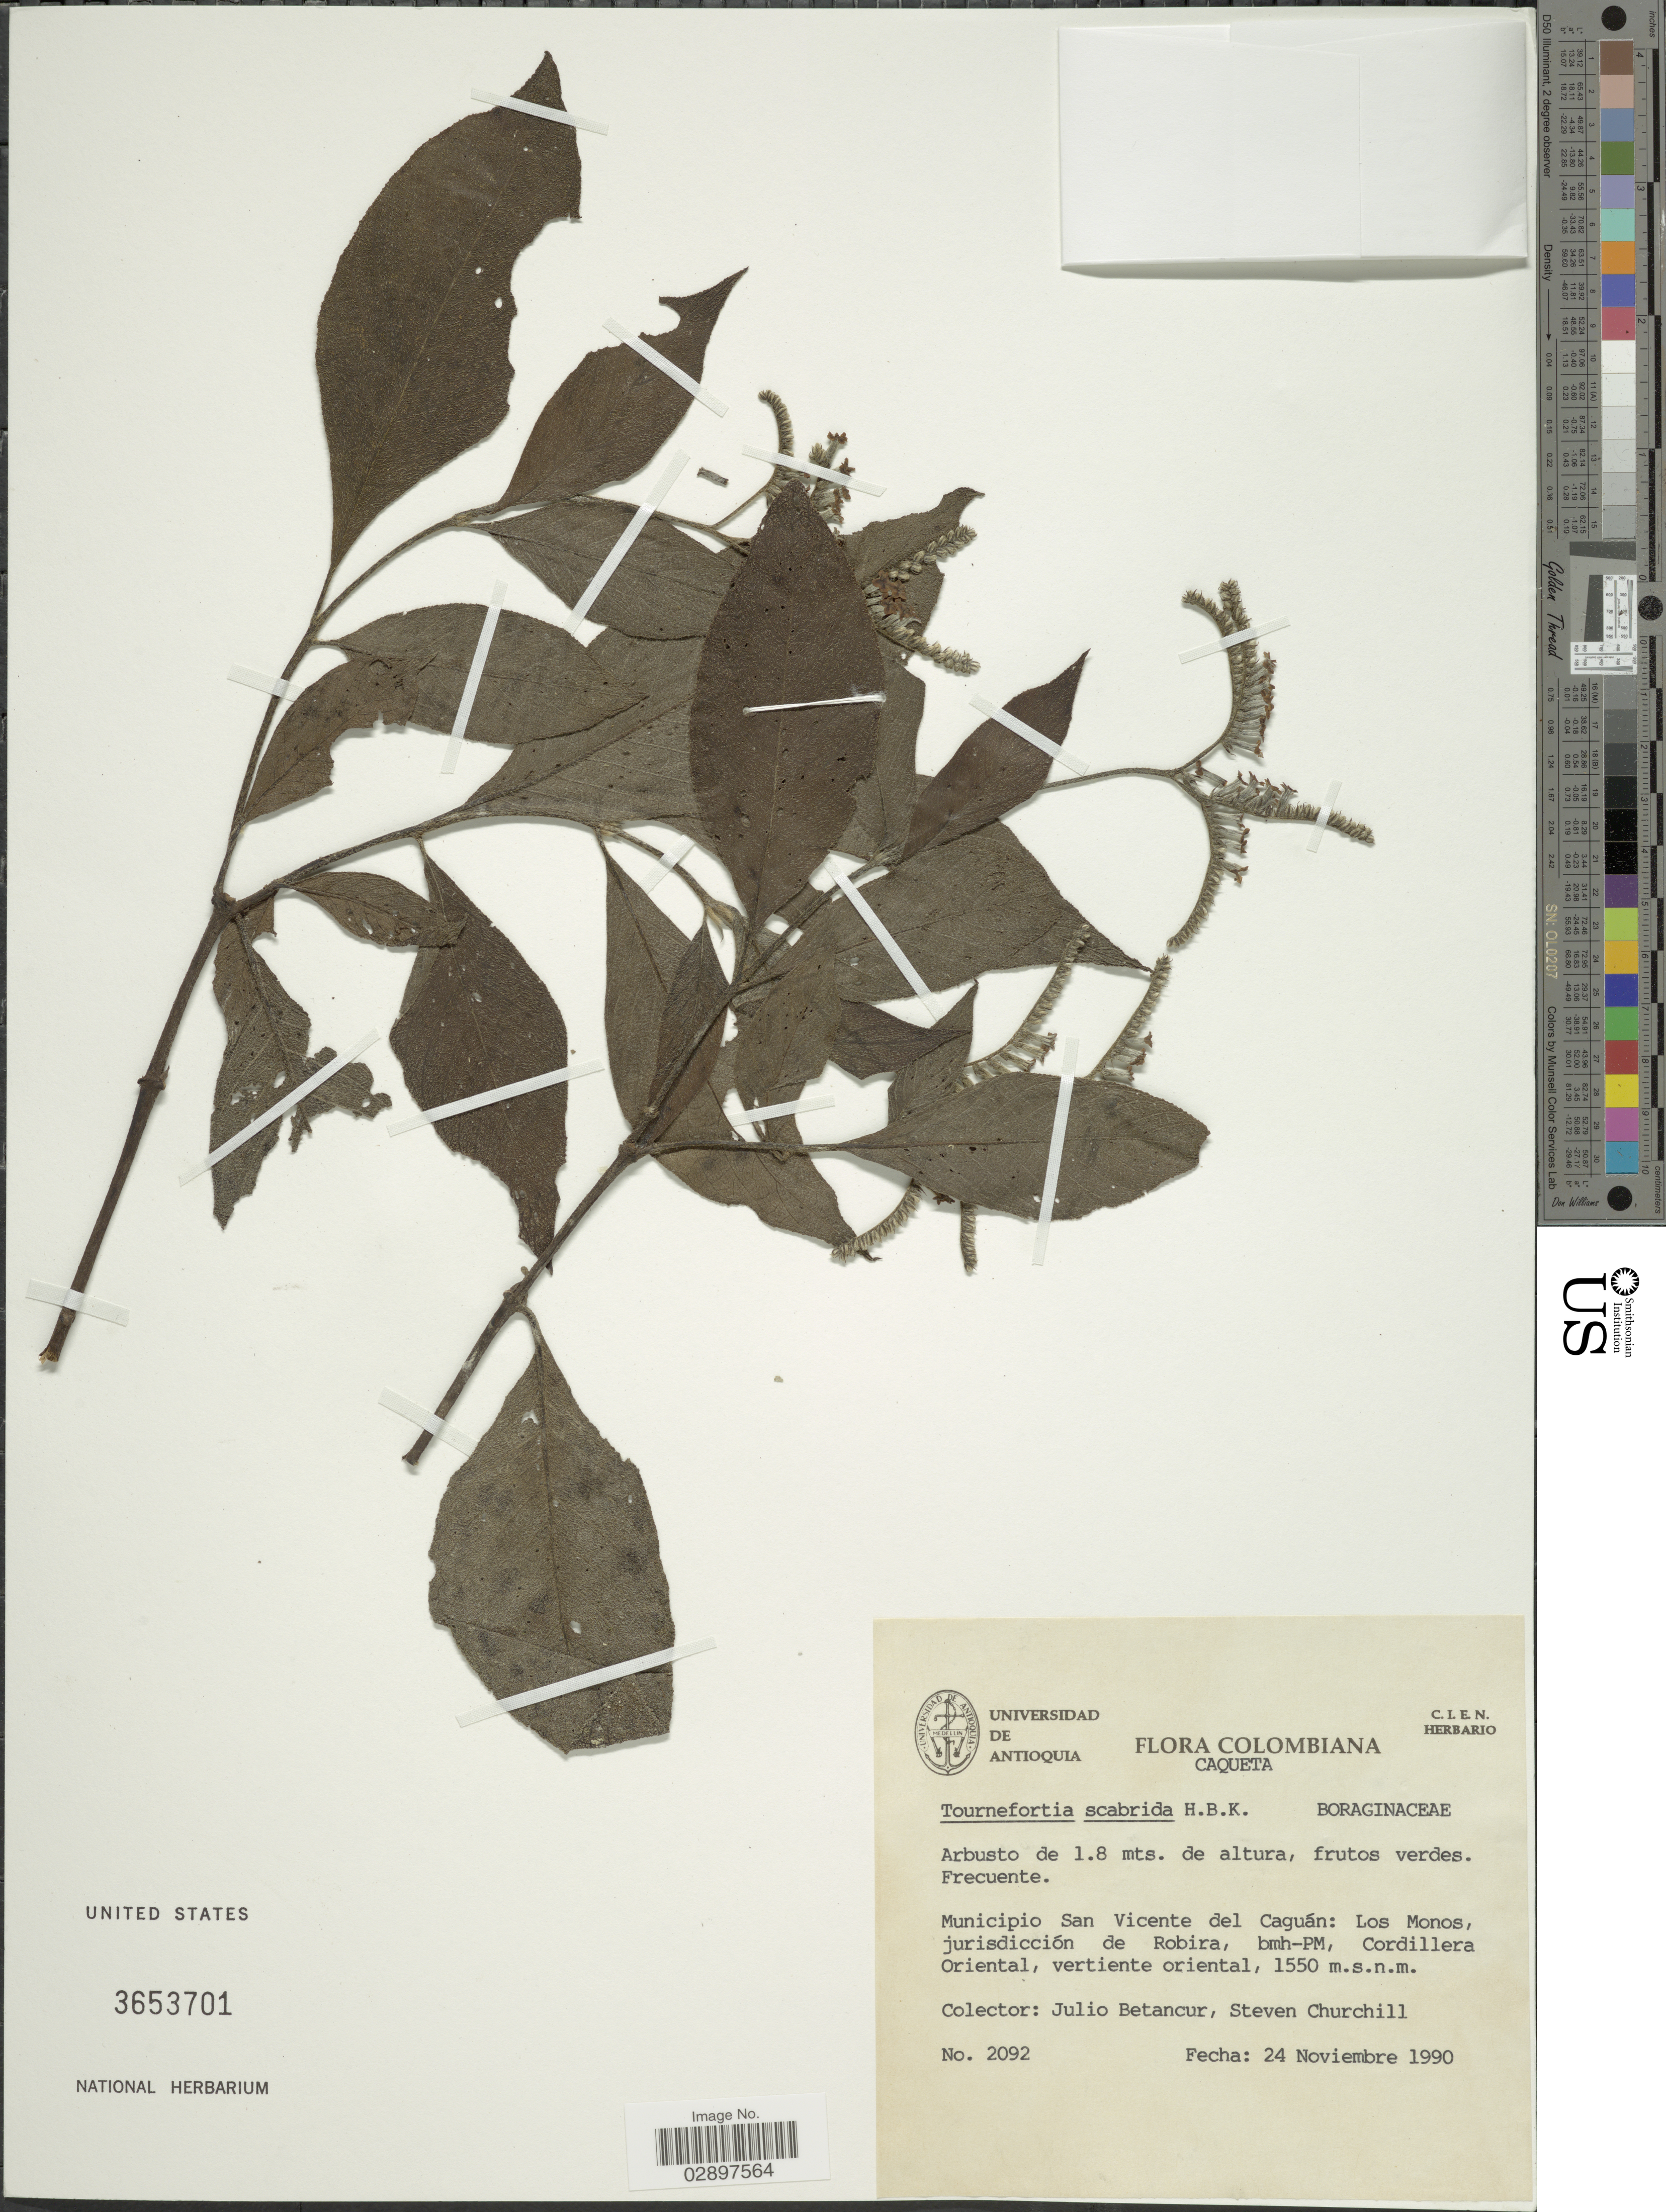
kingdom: Plantae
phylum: Tracheophyta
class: Magnoliopsida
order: Boraginales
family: Heliotropiaceae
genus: Tournefortia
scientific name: Tournefortia scabrida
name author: Kunth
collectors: J. Betancur & S. Churchill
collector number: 2092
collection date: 1990-11-24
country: Colombia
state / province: Caquetá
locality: Municipio San Vicente del Caguán: Los Monos, jurisdicción de Robira, bmh-PM, Cordillera Oriental, vertiente oriental.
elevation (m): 1550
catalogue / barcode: US 3653701